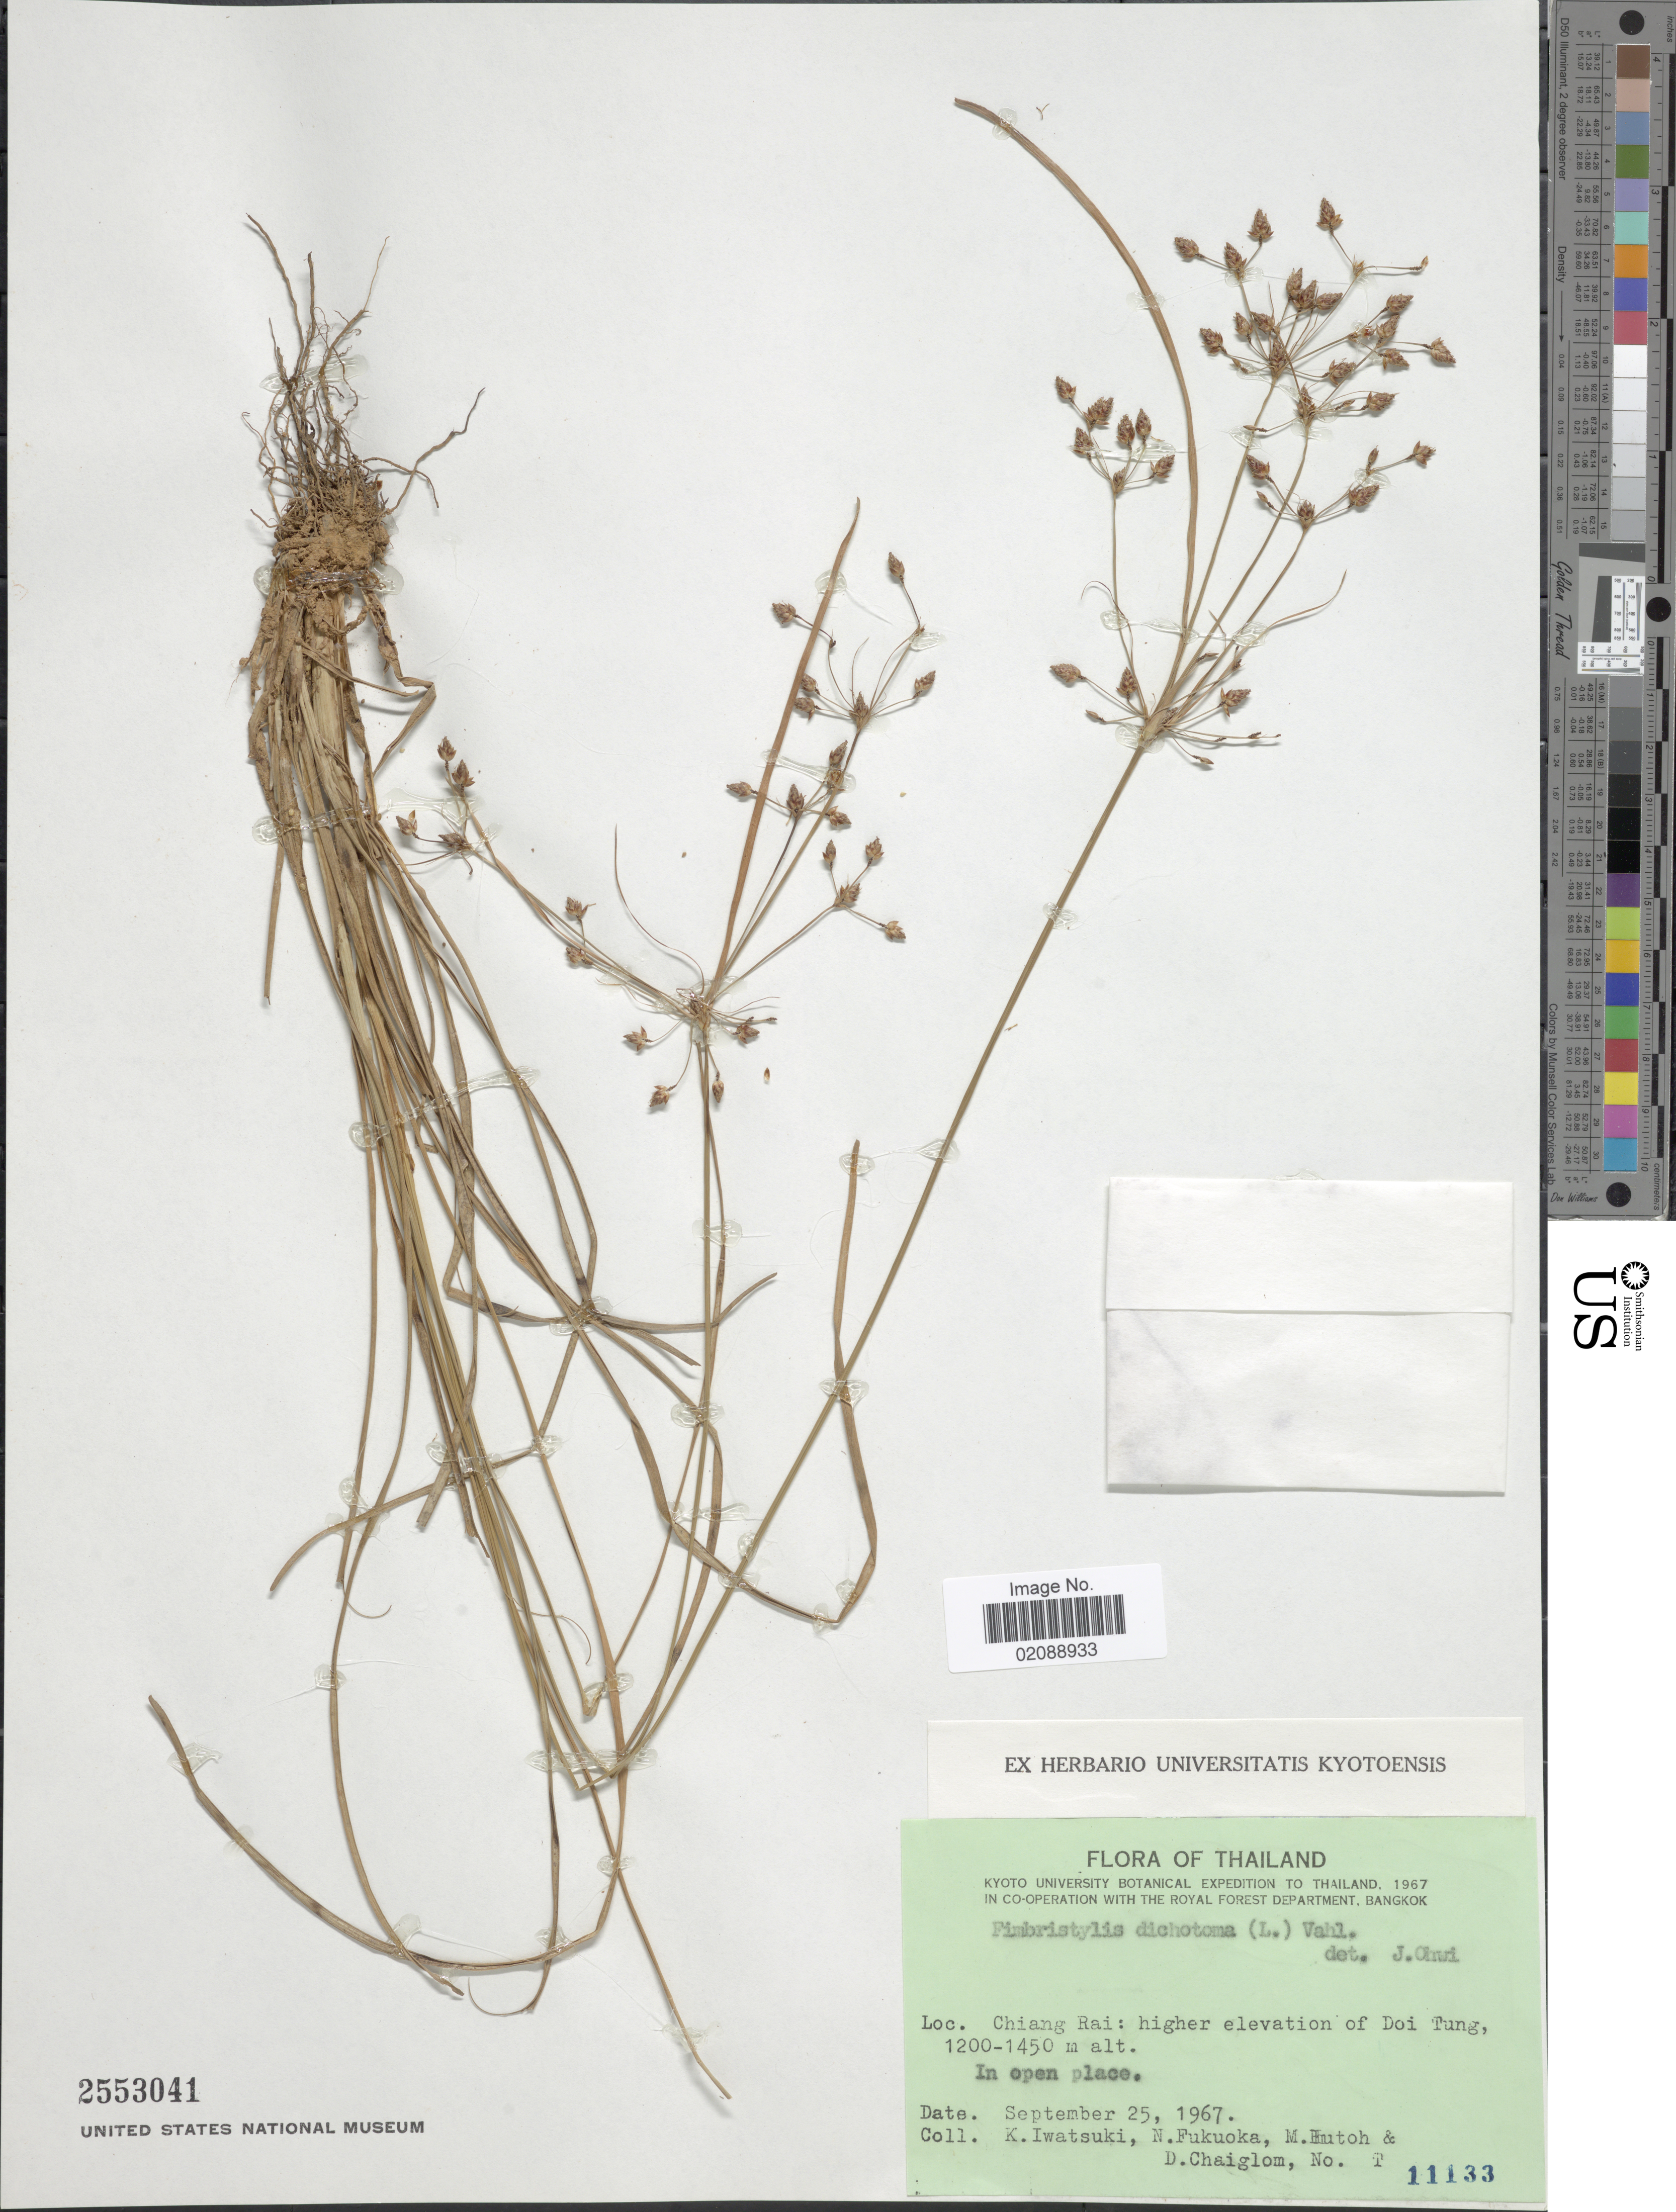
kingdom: Plantae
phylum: Tracheophyta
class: Liliopsida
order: Poales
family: Cyperaceae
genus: Fimbristylis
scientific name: Fimbristylis dichotoma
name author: (L.) Vahl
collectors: K. Iwatsuki, N. Fukuoka, M. Hutoh & D. Chaiglom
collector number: T 11133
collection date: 1967-09-25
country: Thailand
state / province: Chiang Rai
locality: Higher elevation of Doi Tung.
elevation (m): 1200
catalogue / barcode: US 2553041